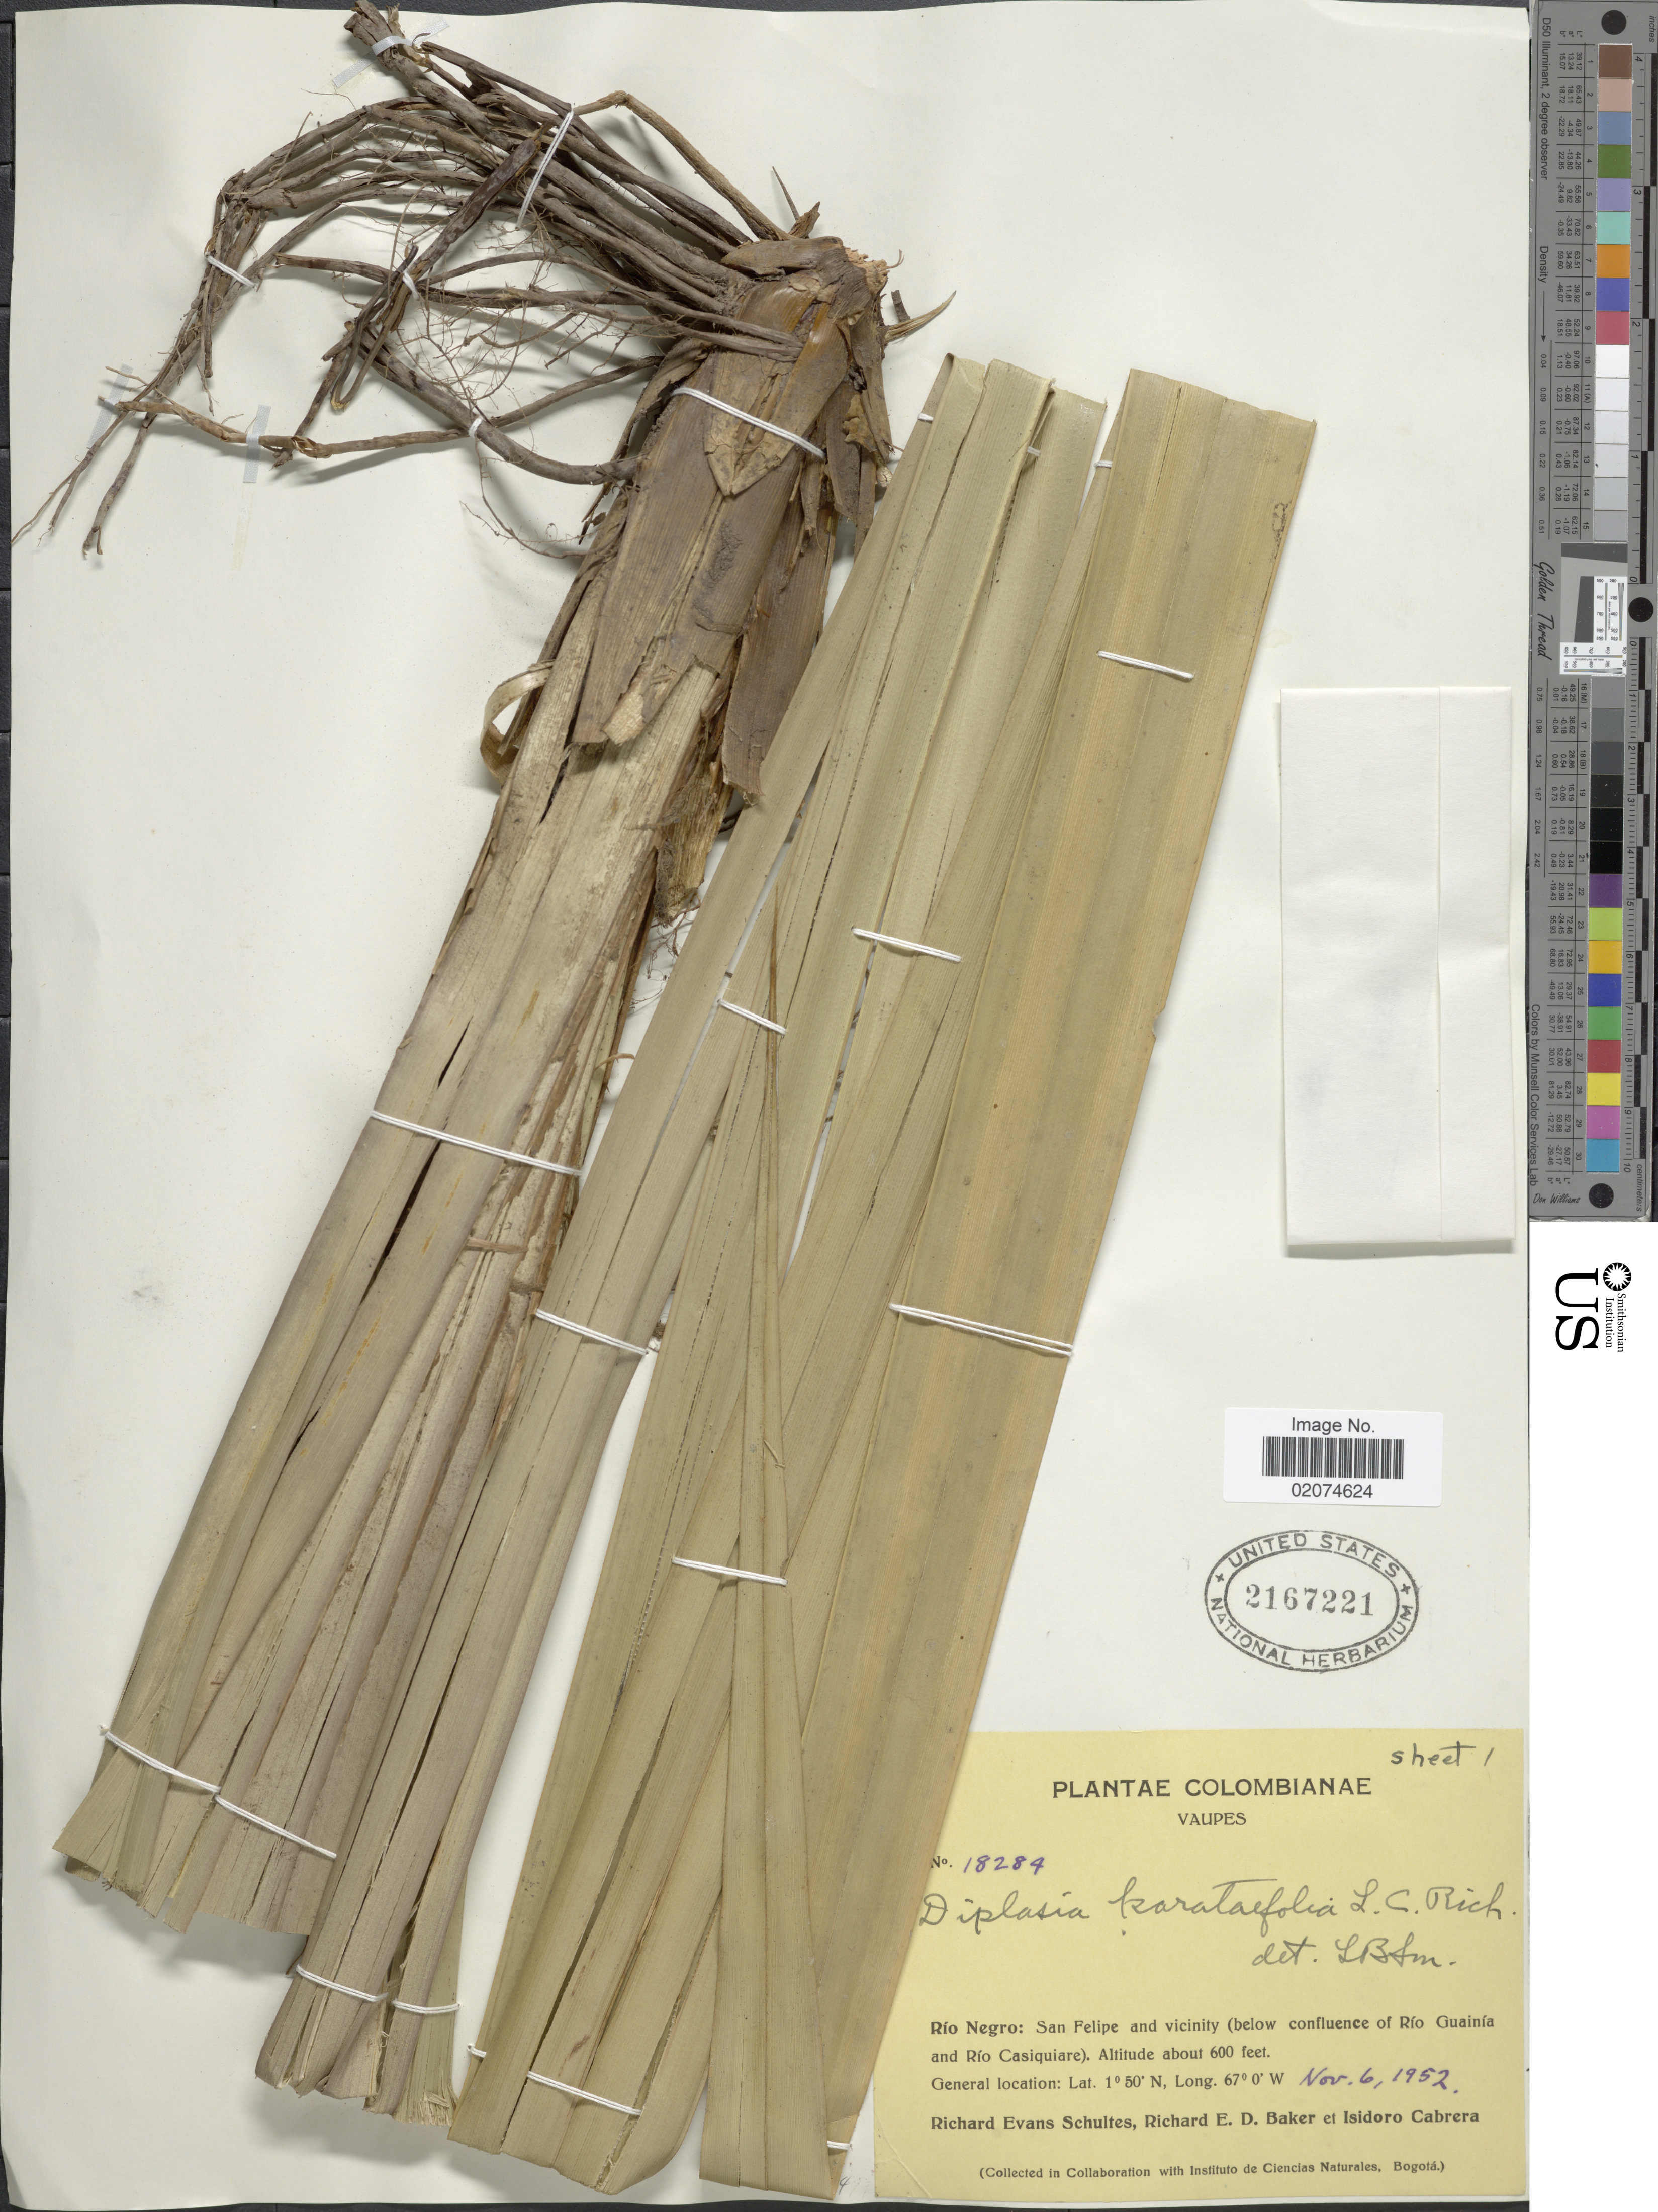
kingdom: Plantae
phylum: Tracheophyta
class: Liliopsida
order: Poales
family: Cyperaceae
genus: Diplasia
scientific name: Diplasia karatifolia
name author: Rich.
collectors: R. E. Schultes, R. E. D. Baker & I. Cabrera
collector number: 18284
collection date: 1952-11-06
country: Colombia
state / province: Vaupés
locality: Rio Negro: San Felipe and vicinity (below confluence of Rio Guainia and Rio Casiquiare).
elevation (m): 183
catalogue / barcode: US 2167221